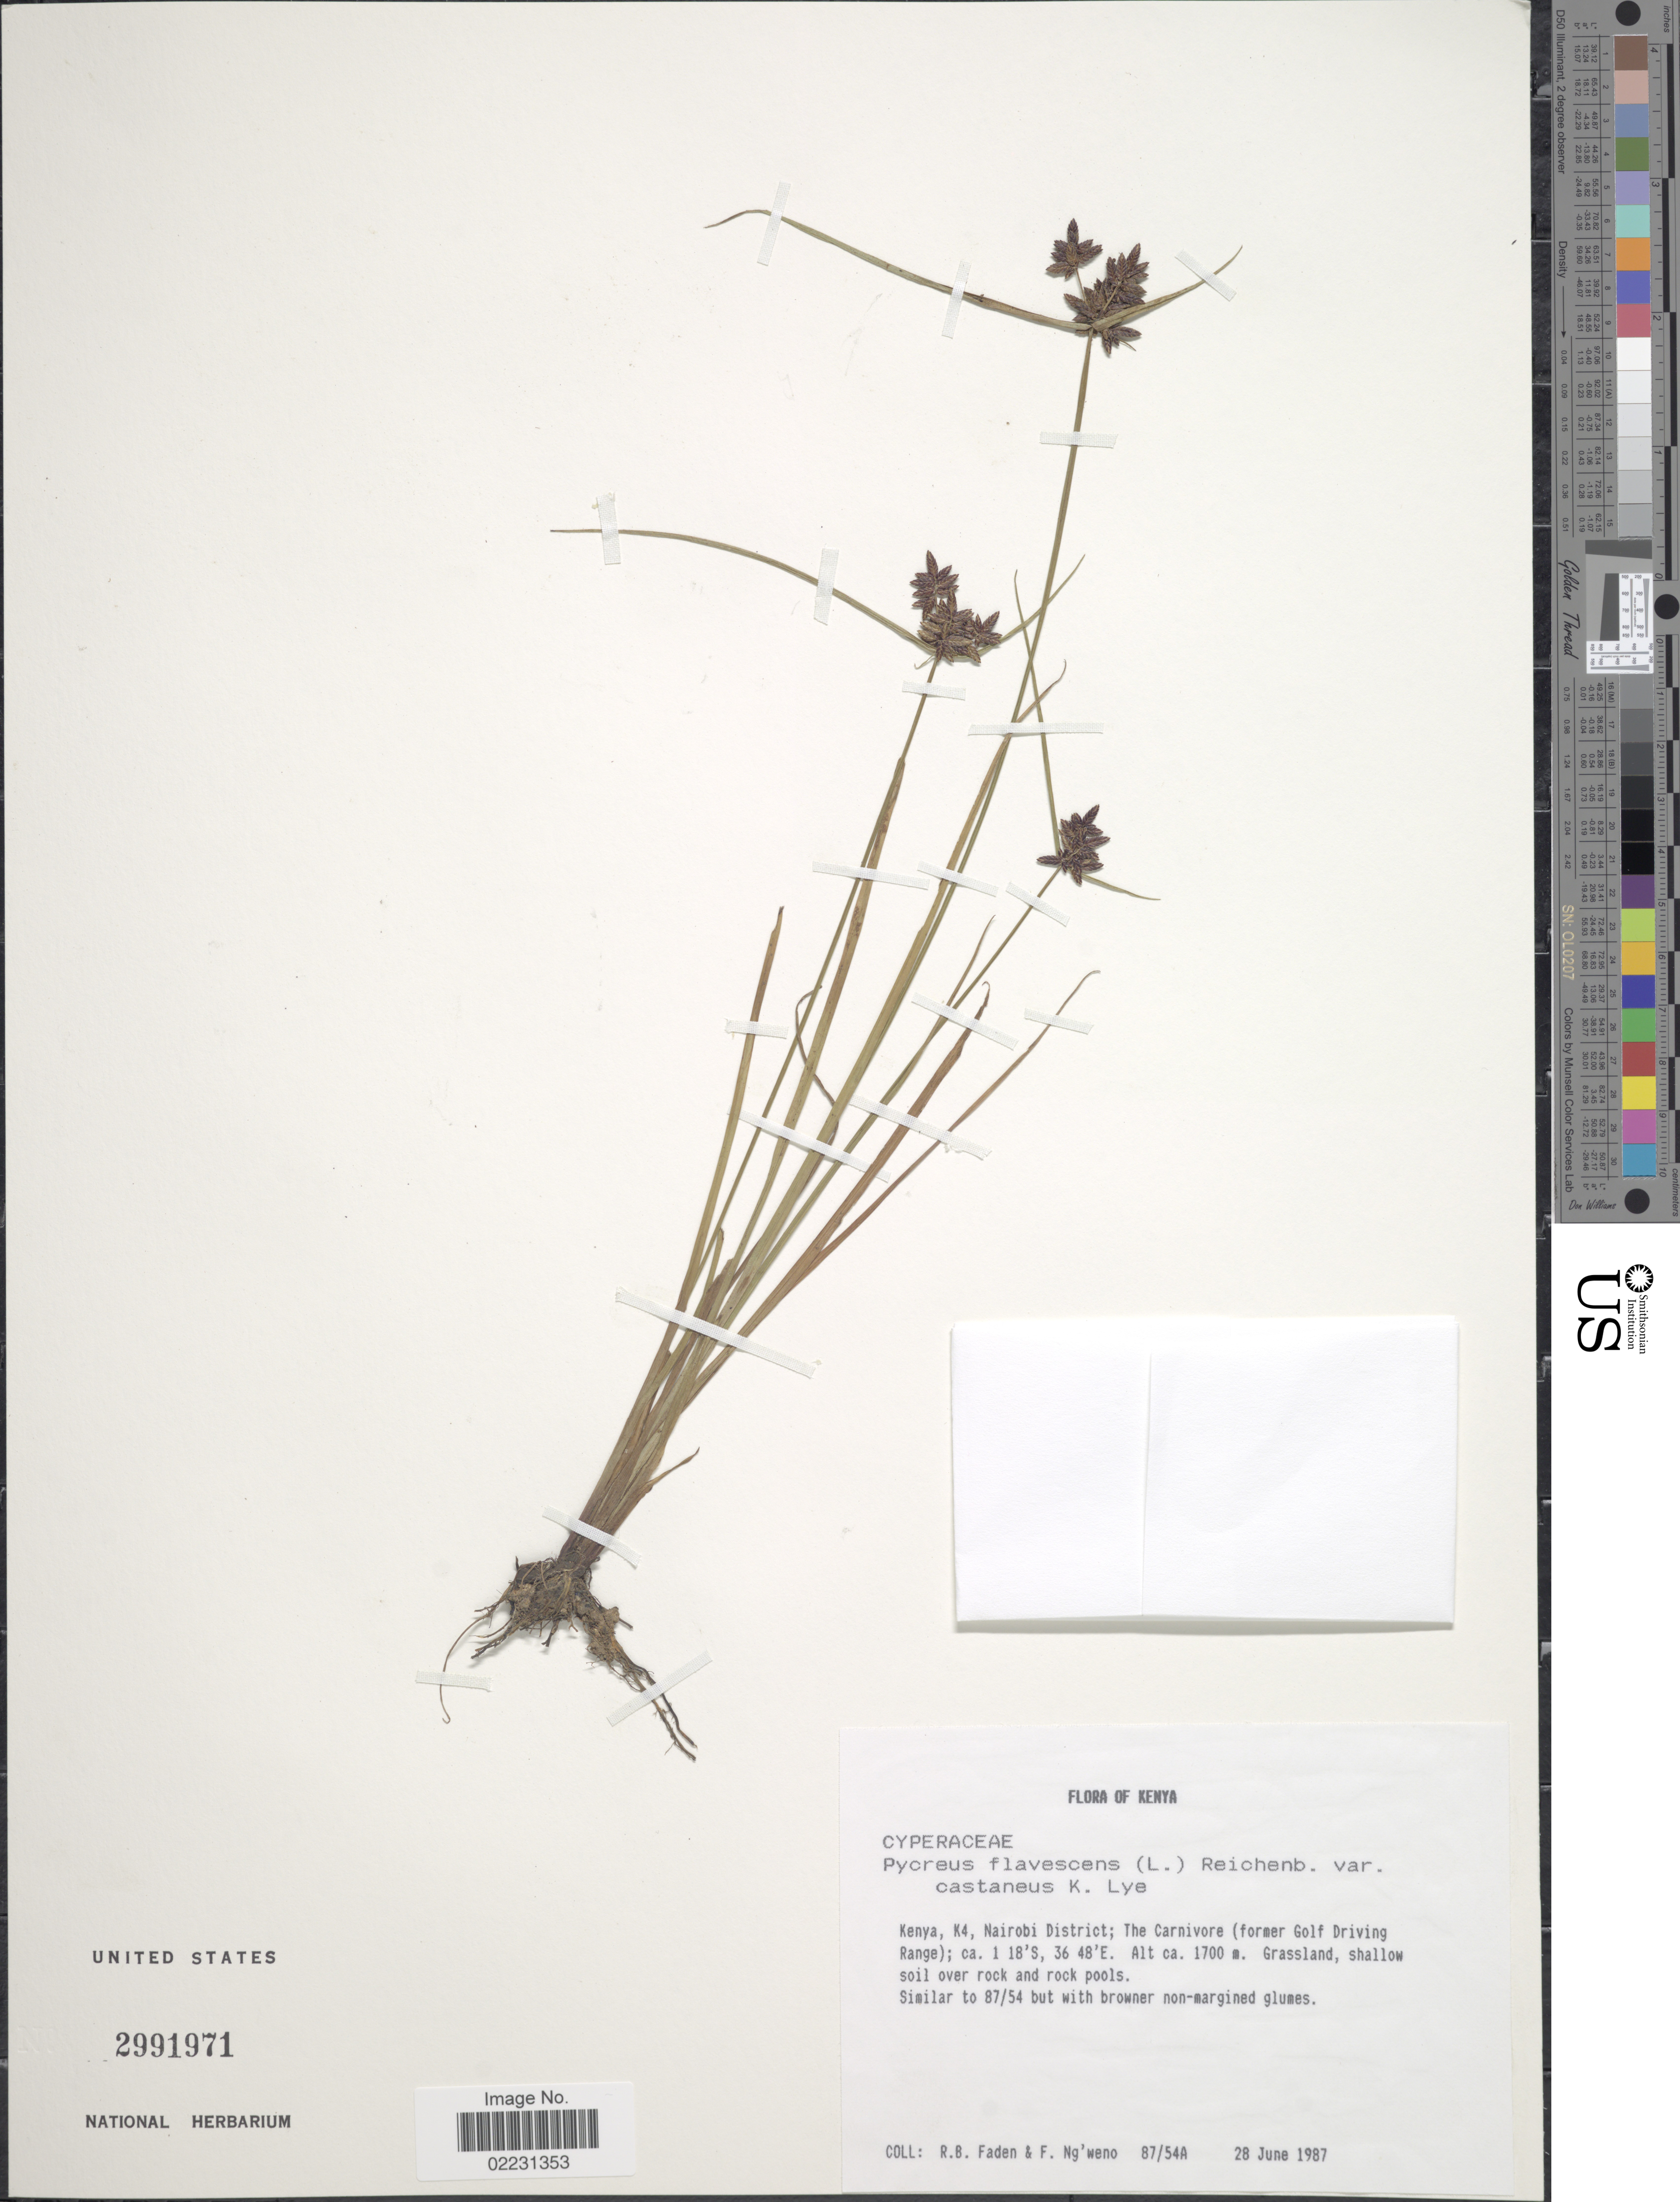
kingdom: Plantae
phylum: Tracheophyta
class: Liliopsida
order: Poales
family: Cyperaceae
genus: Cyperus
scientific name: Cyperus flavescens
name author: L.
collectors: R. B. Faden & F. Ng'weno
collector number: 87/54A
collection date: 1987-06-28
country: Kenya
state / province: Nairobi Area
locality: Kenya, K4, Nairobi District; The Carnivore (former Golf Driving Range).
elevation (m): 1700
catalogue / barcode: US 2991971